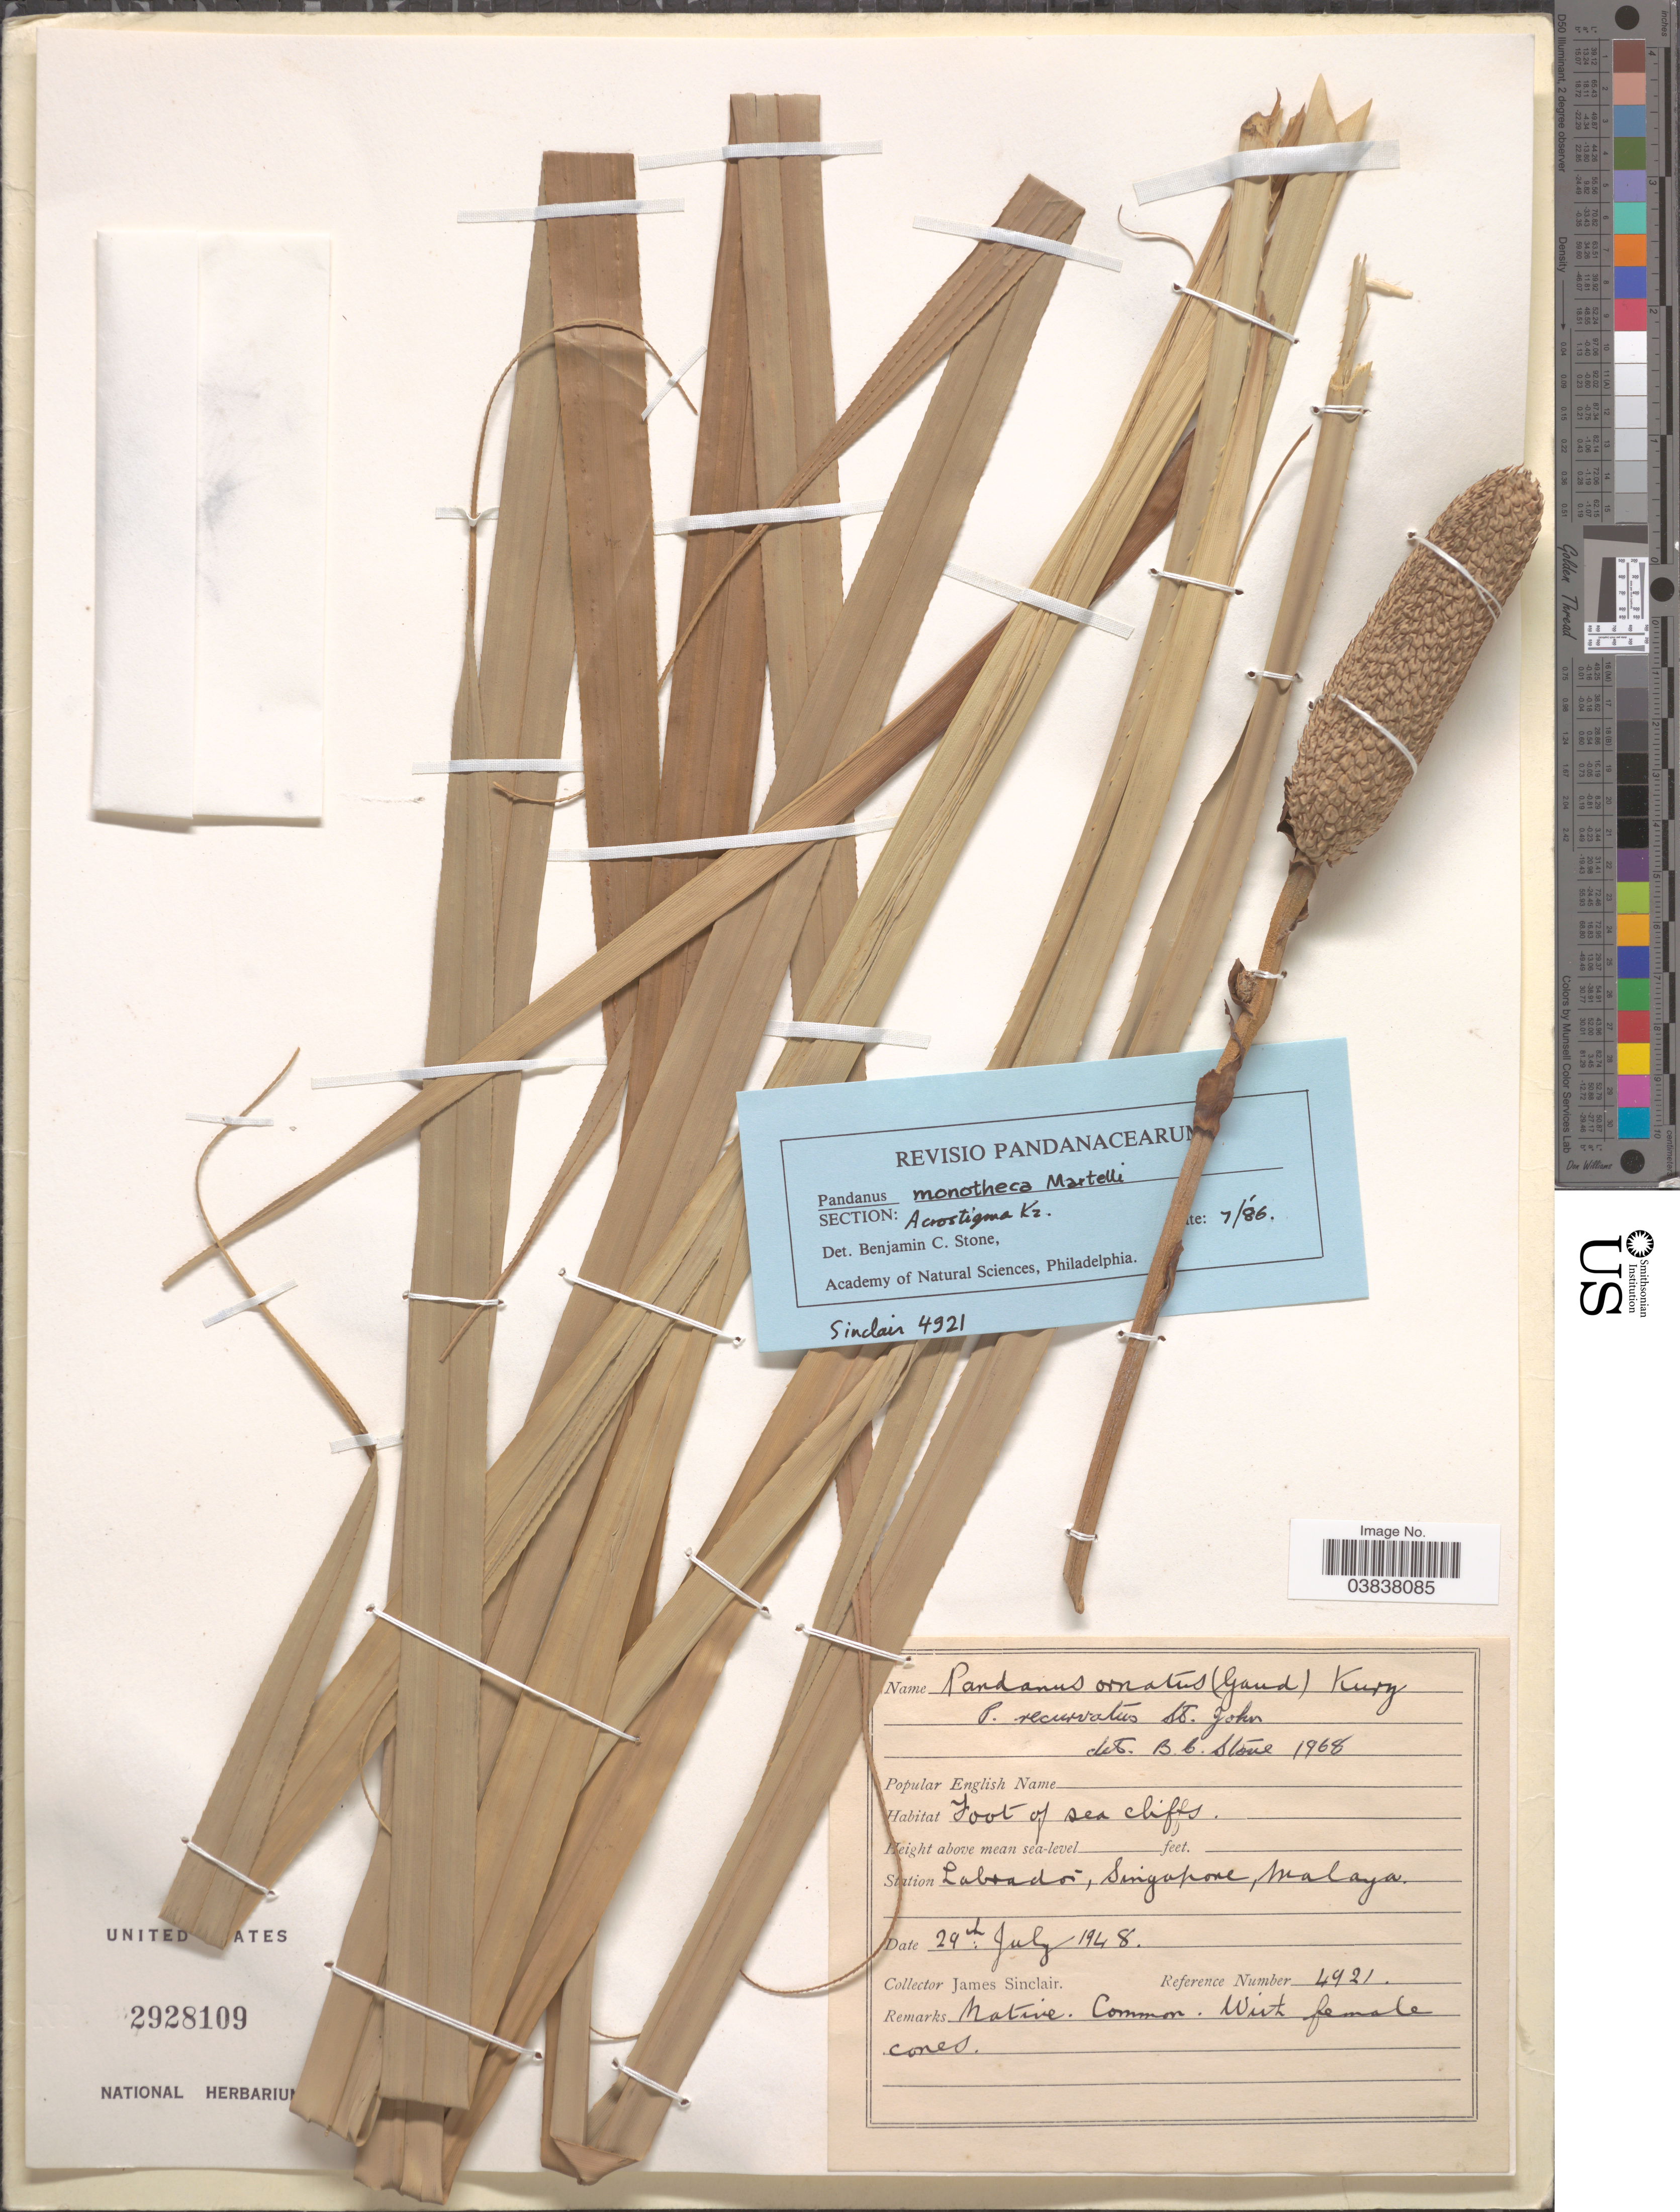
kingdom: Plantae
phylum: Tracheophyta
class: Liliopsida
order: Pandanales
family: Pandanaceae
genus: Pandanus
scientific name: Pandanus monotheca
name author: Martelli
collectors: J. Sinclair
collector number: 4921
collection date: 1948-07-29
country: Singapore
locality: Station. Labrador, Malaya.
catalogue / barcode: US 2928109